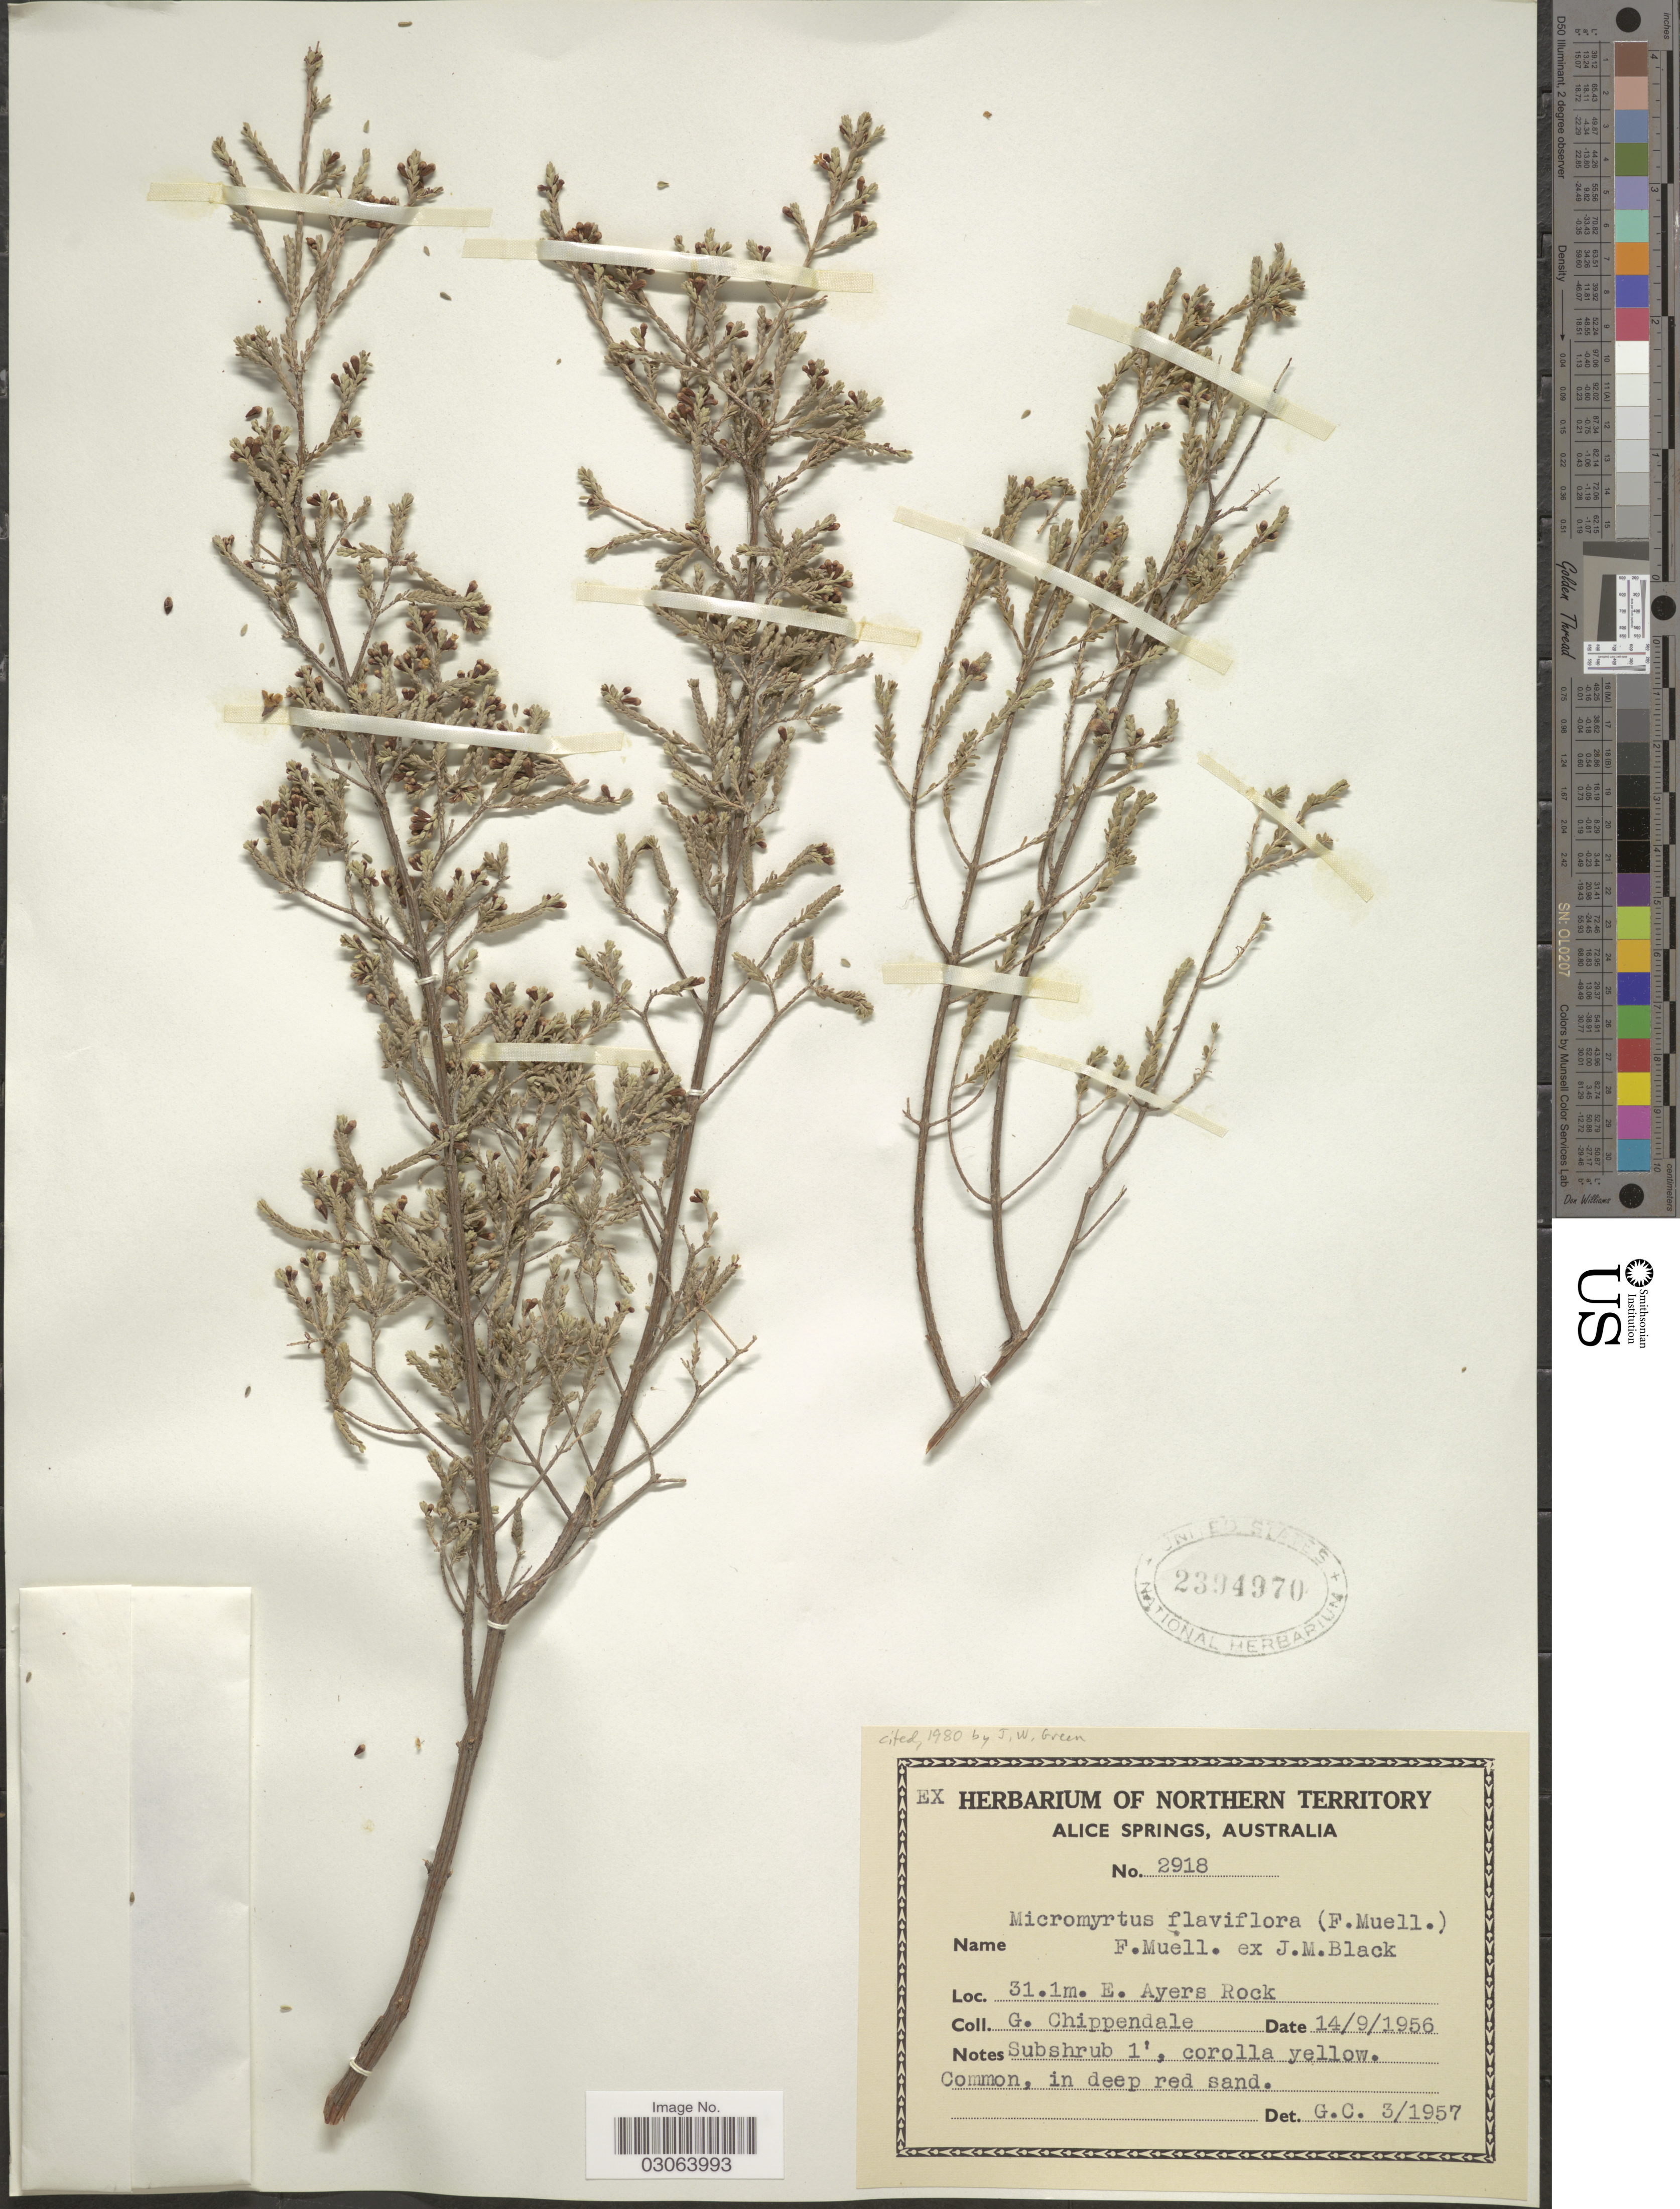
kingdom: Plantae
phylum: Tracheophyta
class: Magnoliopsida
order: Myrtales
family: Myrtaceae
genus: Micromyrtus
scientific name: Micromyrtus flaviflora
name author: (F. Muell.) F. Muell. ex J.M. Black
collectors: G. Chippendale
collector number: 2918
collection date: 1956-09-14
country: Australia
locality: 31.1m. E. Ayers Rock.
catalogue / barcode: US 2394970